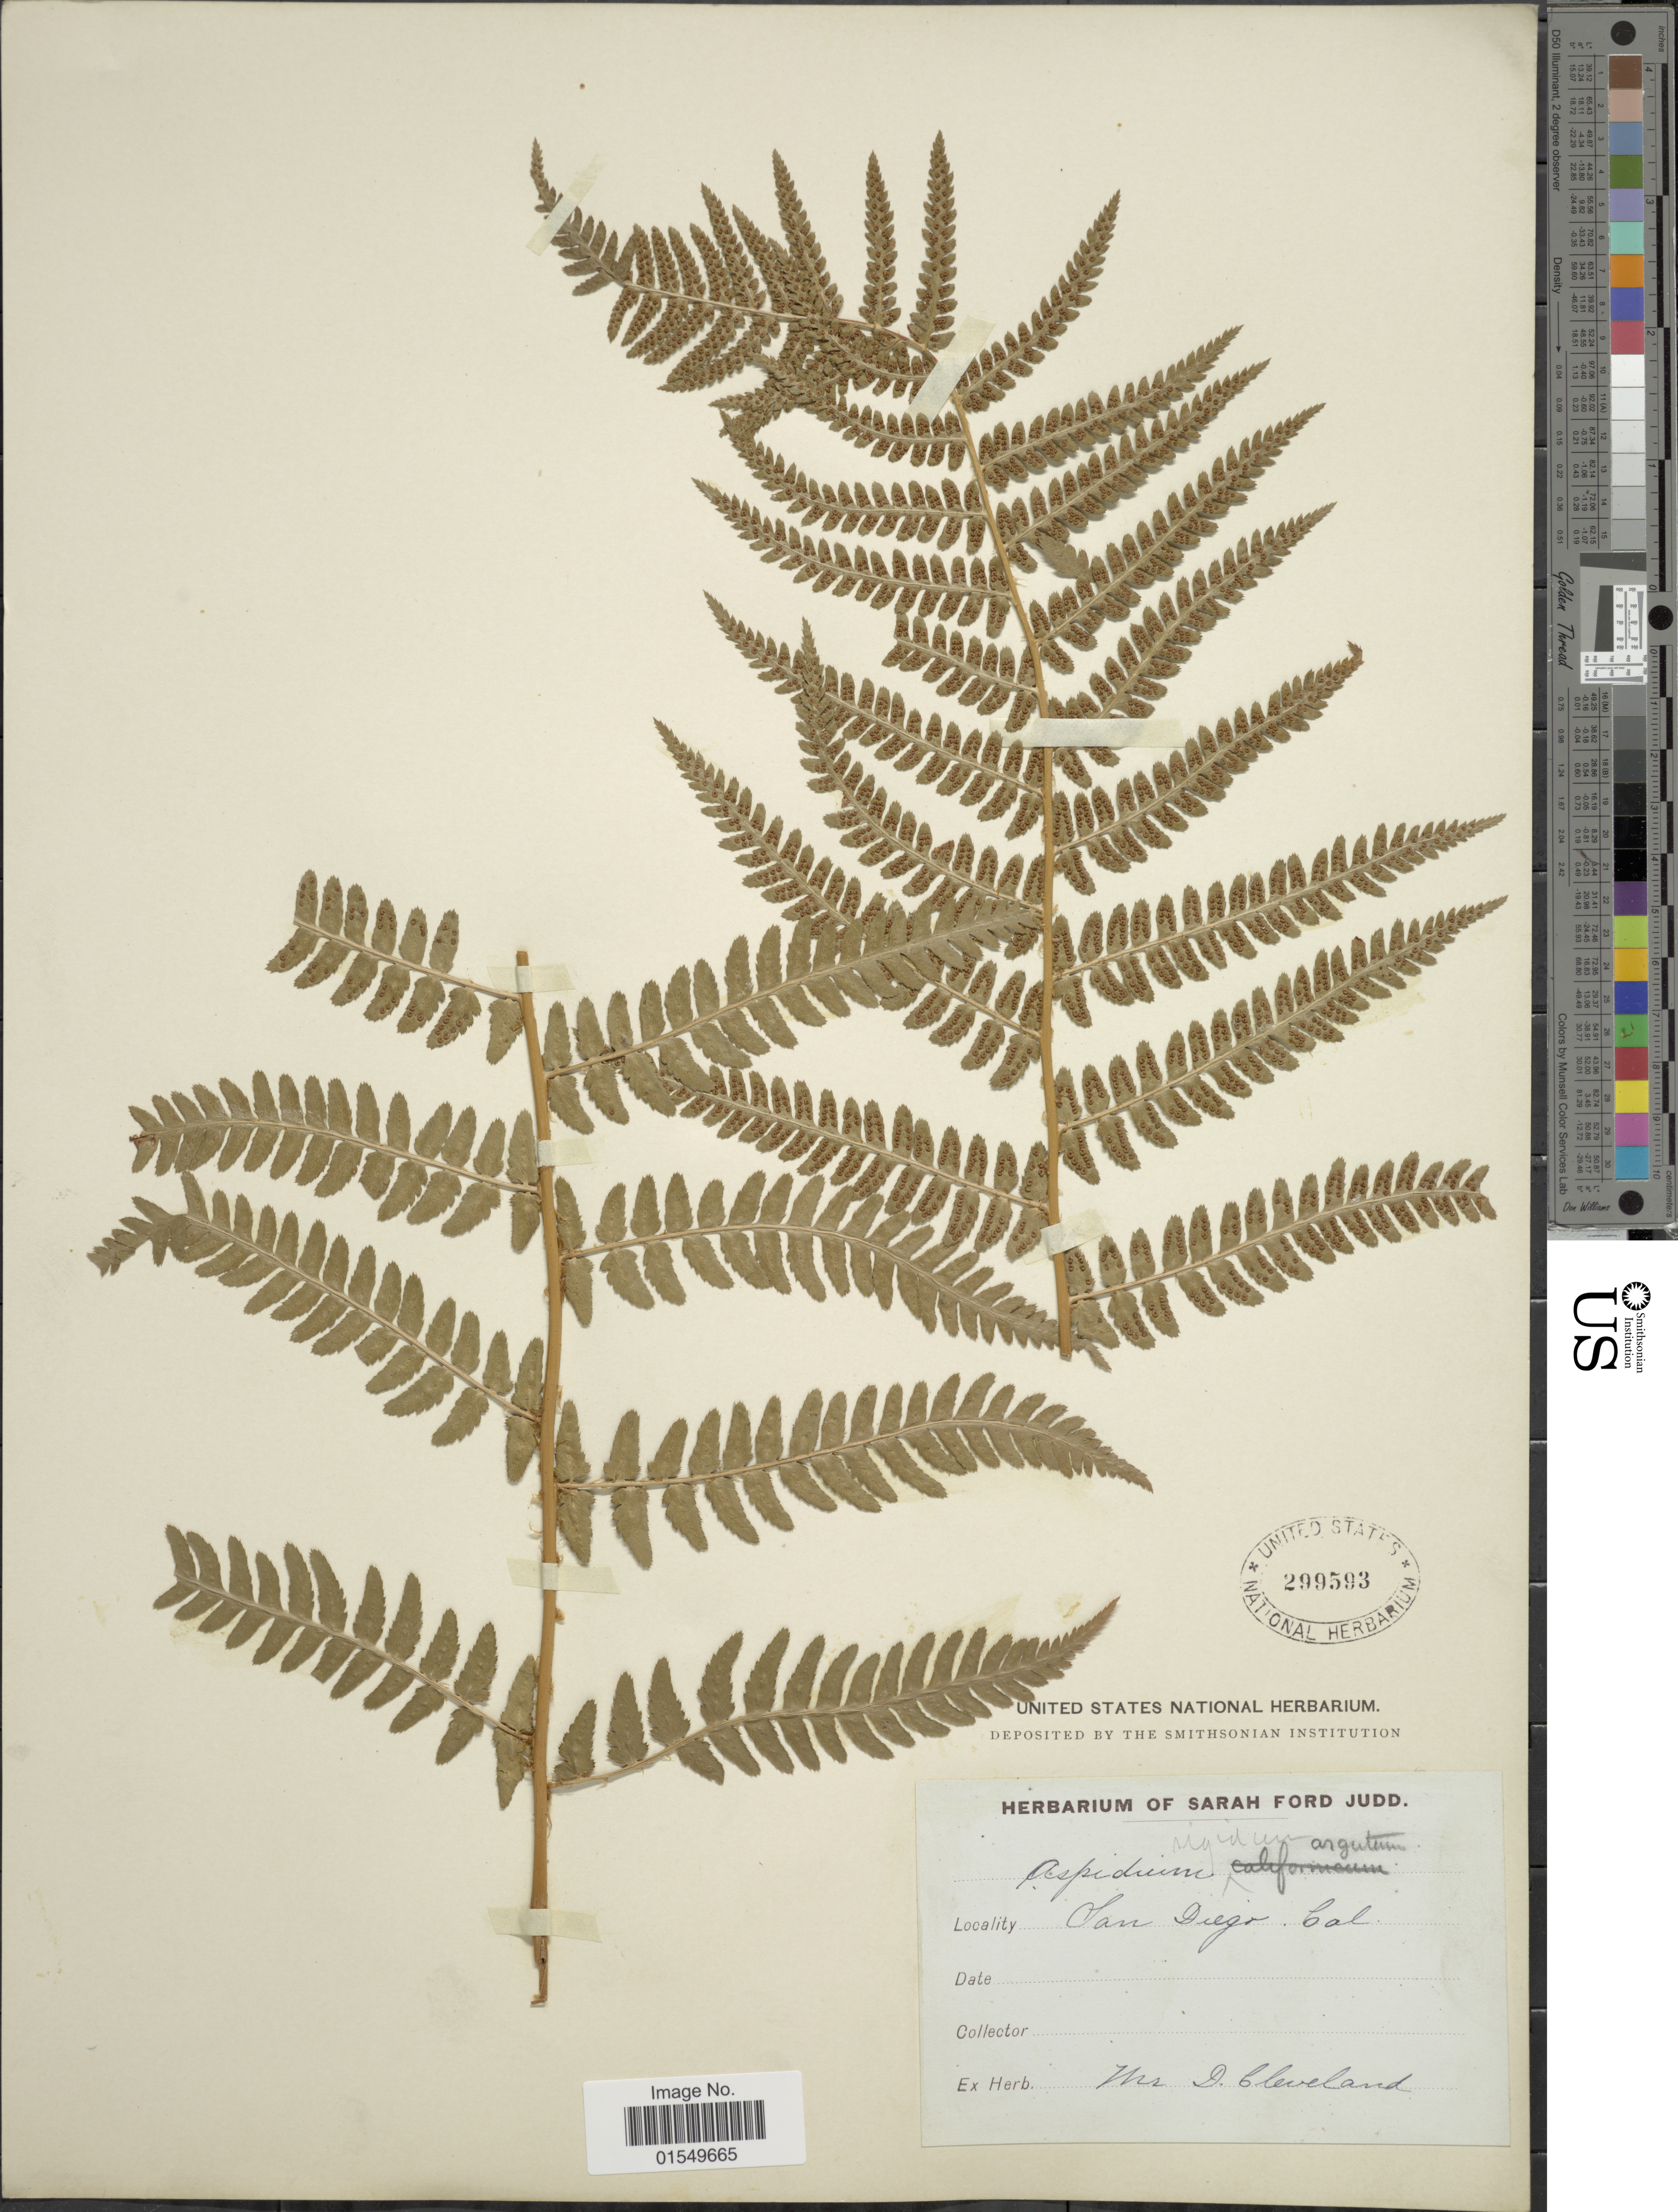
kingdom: Plantae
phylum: Tracheophyta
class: Polypodiopsida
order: Polypodiales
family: Dryopteridaceae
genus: Dryopteris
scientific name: Dryopteris arguta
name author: (Kaulf.) Maxon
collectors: D. Cleveland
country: United States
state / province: California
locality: An Diego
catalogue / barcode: US 299593